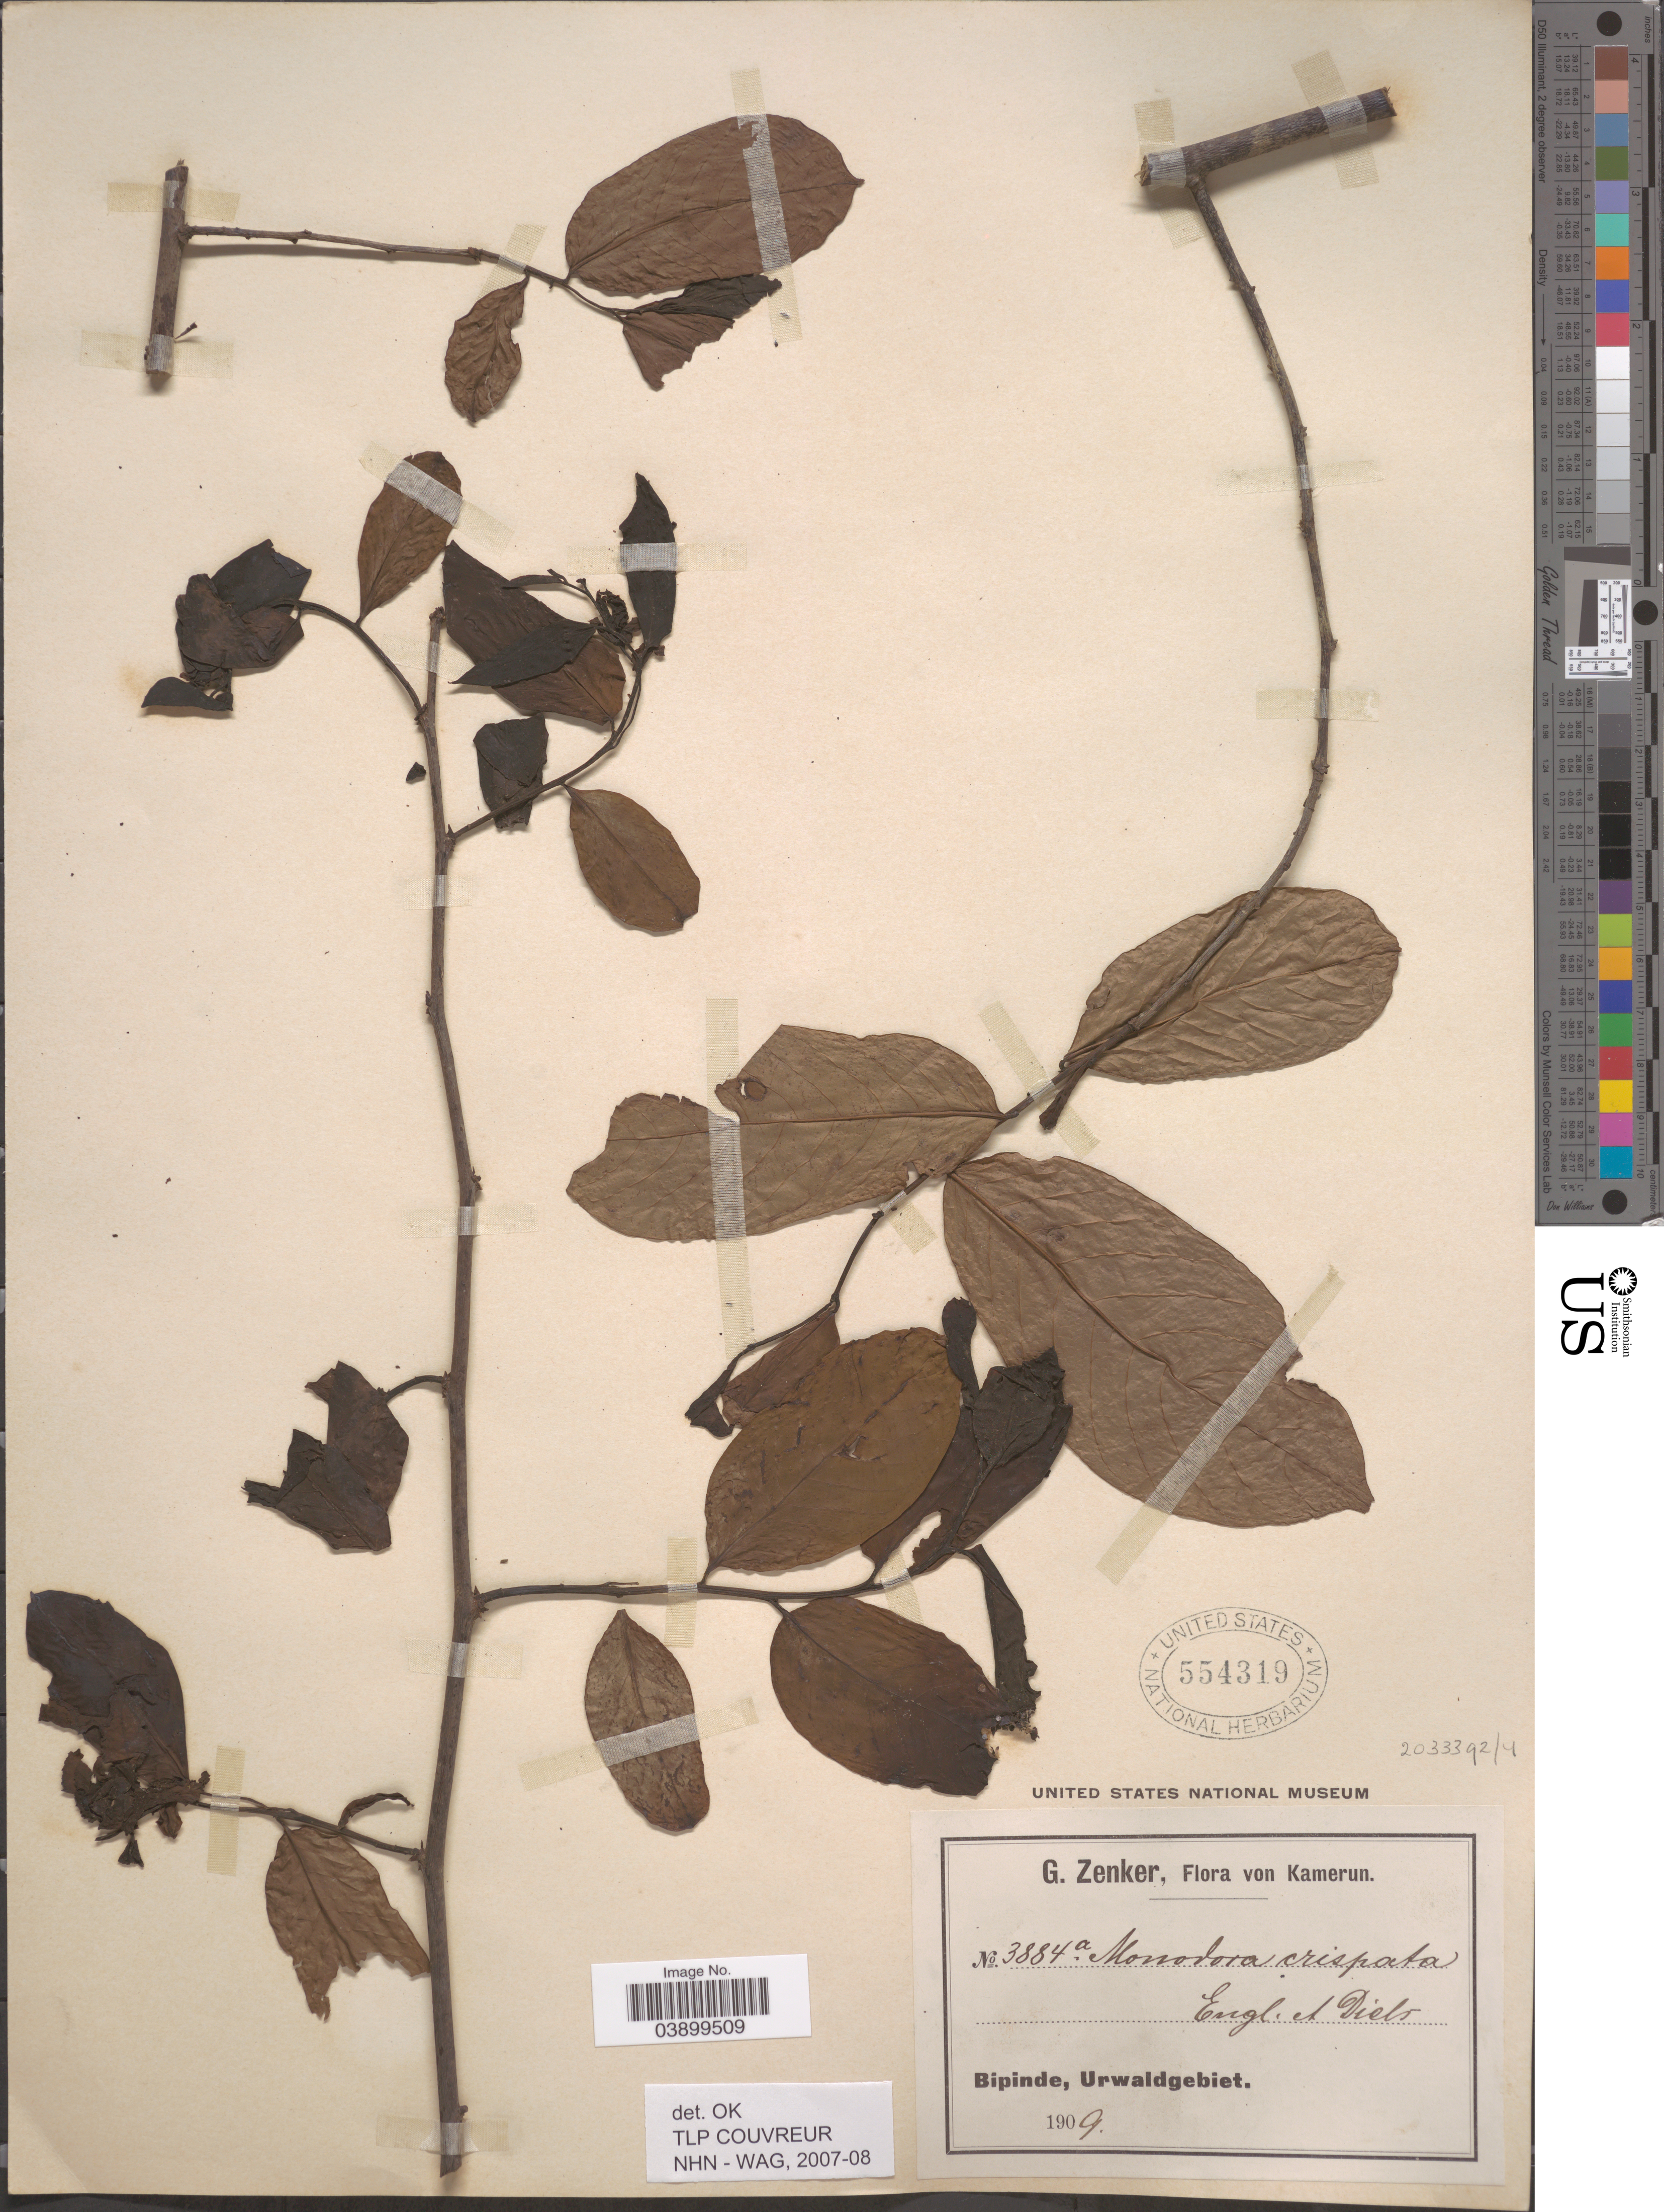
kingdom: Plantae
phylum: Tracheophyta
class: Magnoliopsida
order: Magnoliales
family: Annonaceae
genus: Monodora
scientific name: Monodora crispata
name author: Engl.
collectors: G. A. Zenker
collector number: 3884a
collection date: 1909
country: Cameroon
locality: Bipinde, Urwaldgebiet.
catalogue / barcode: US 554319